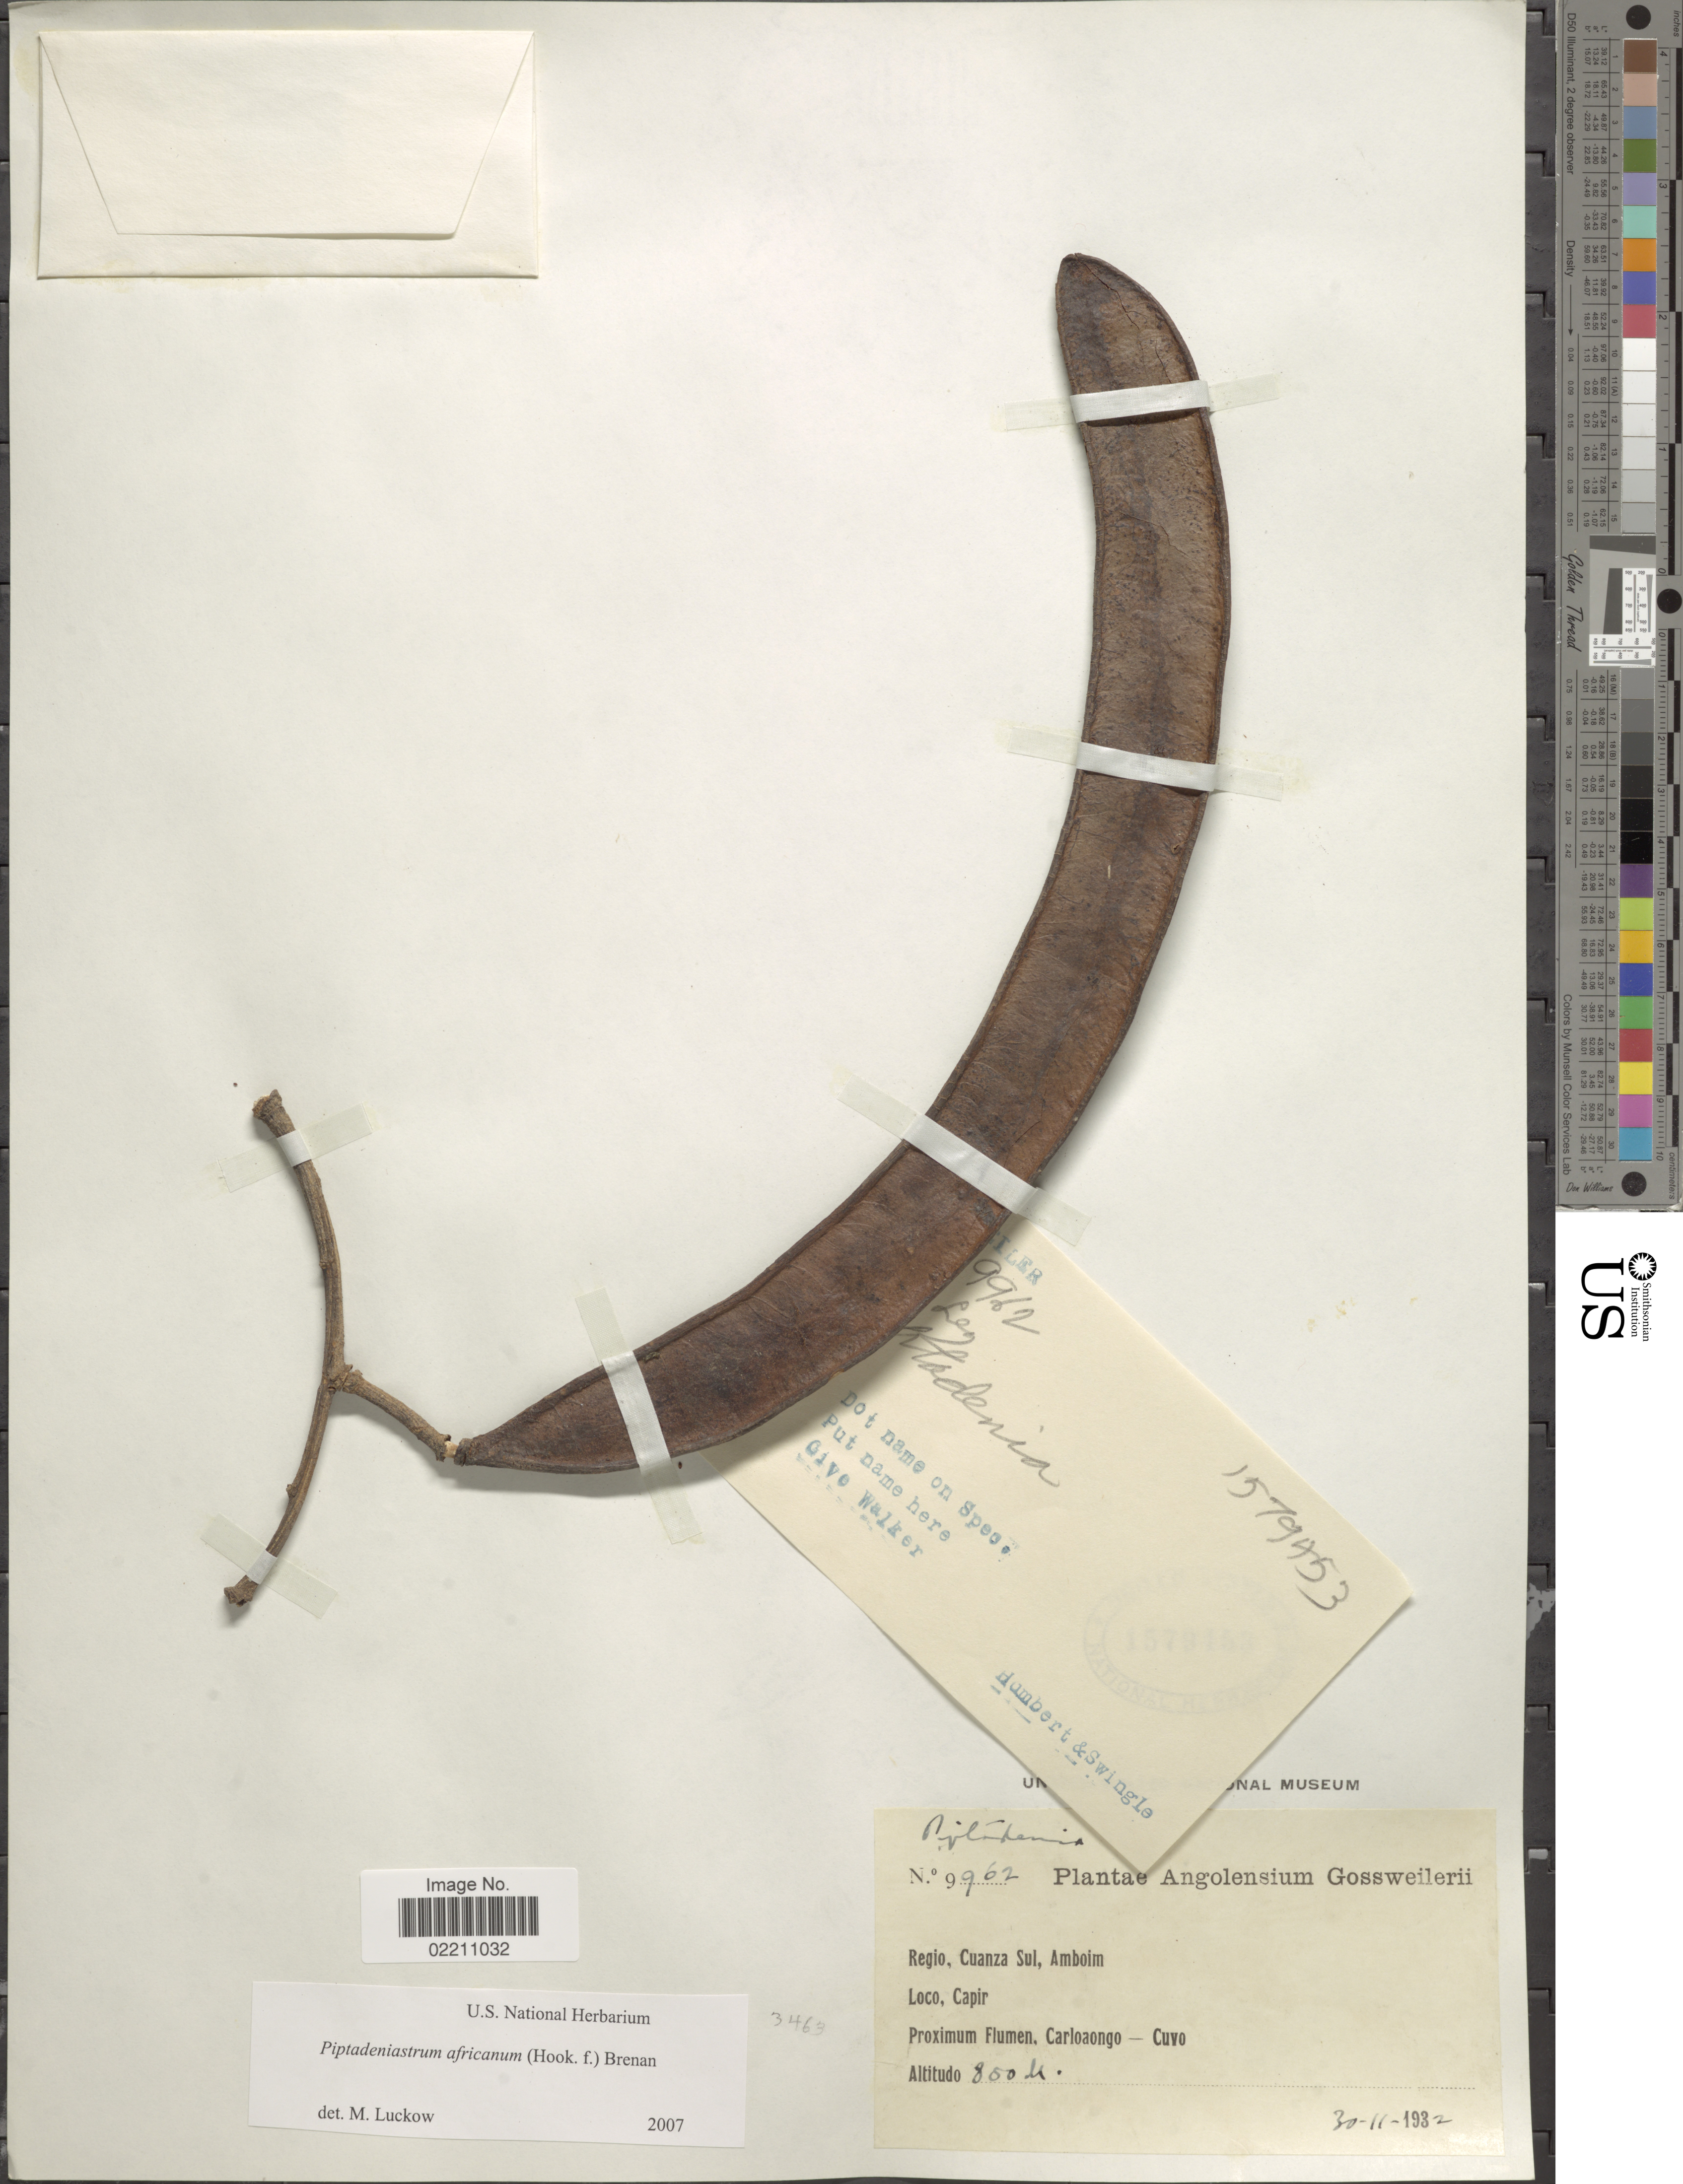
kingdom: Plantae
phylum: Tracheophyta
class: Magnoliopsida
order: Fabales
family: Fabaceae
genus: Piptadeniastrum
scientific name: Piptadeniastrum africanum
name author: (Hook. f.) Brenan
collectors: -. Gossweiler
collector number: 9962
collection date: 1932-11-30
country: Angola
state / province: Cuanza Sul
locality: Amboim. Loco, Capir. Proximum Flumen, Carloaongo - Cuvo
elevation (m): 850